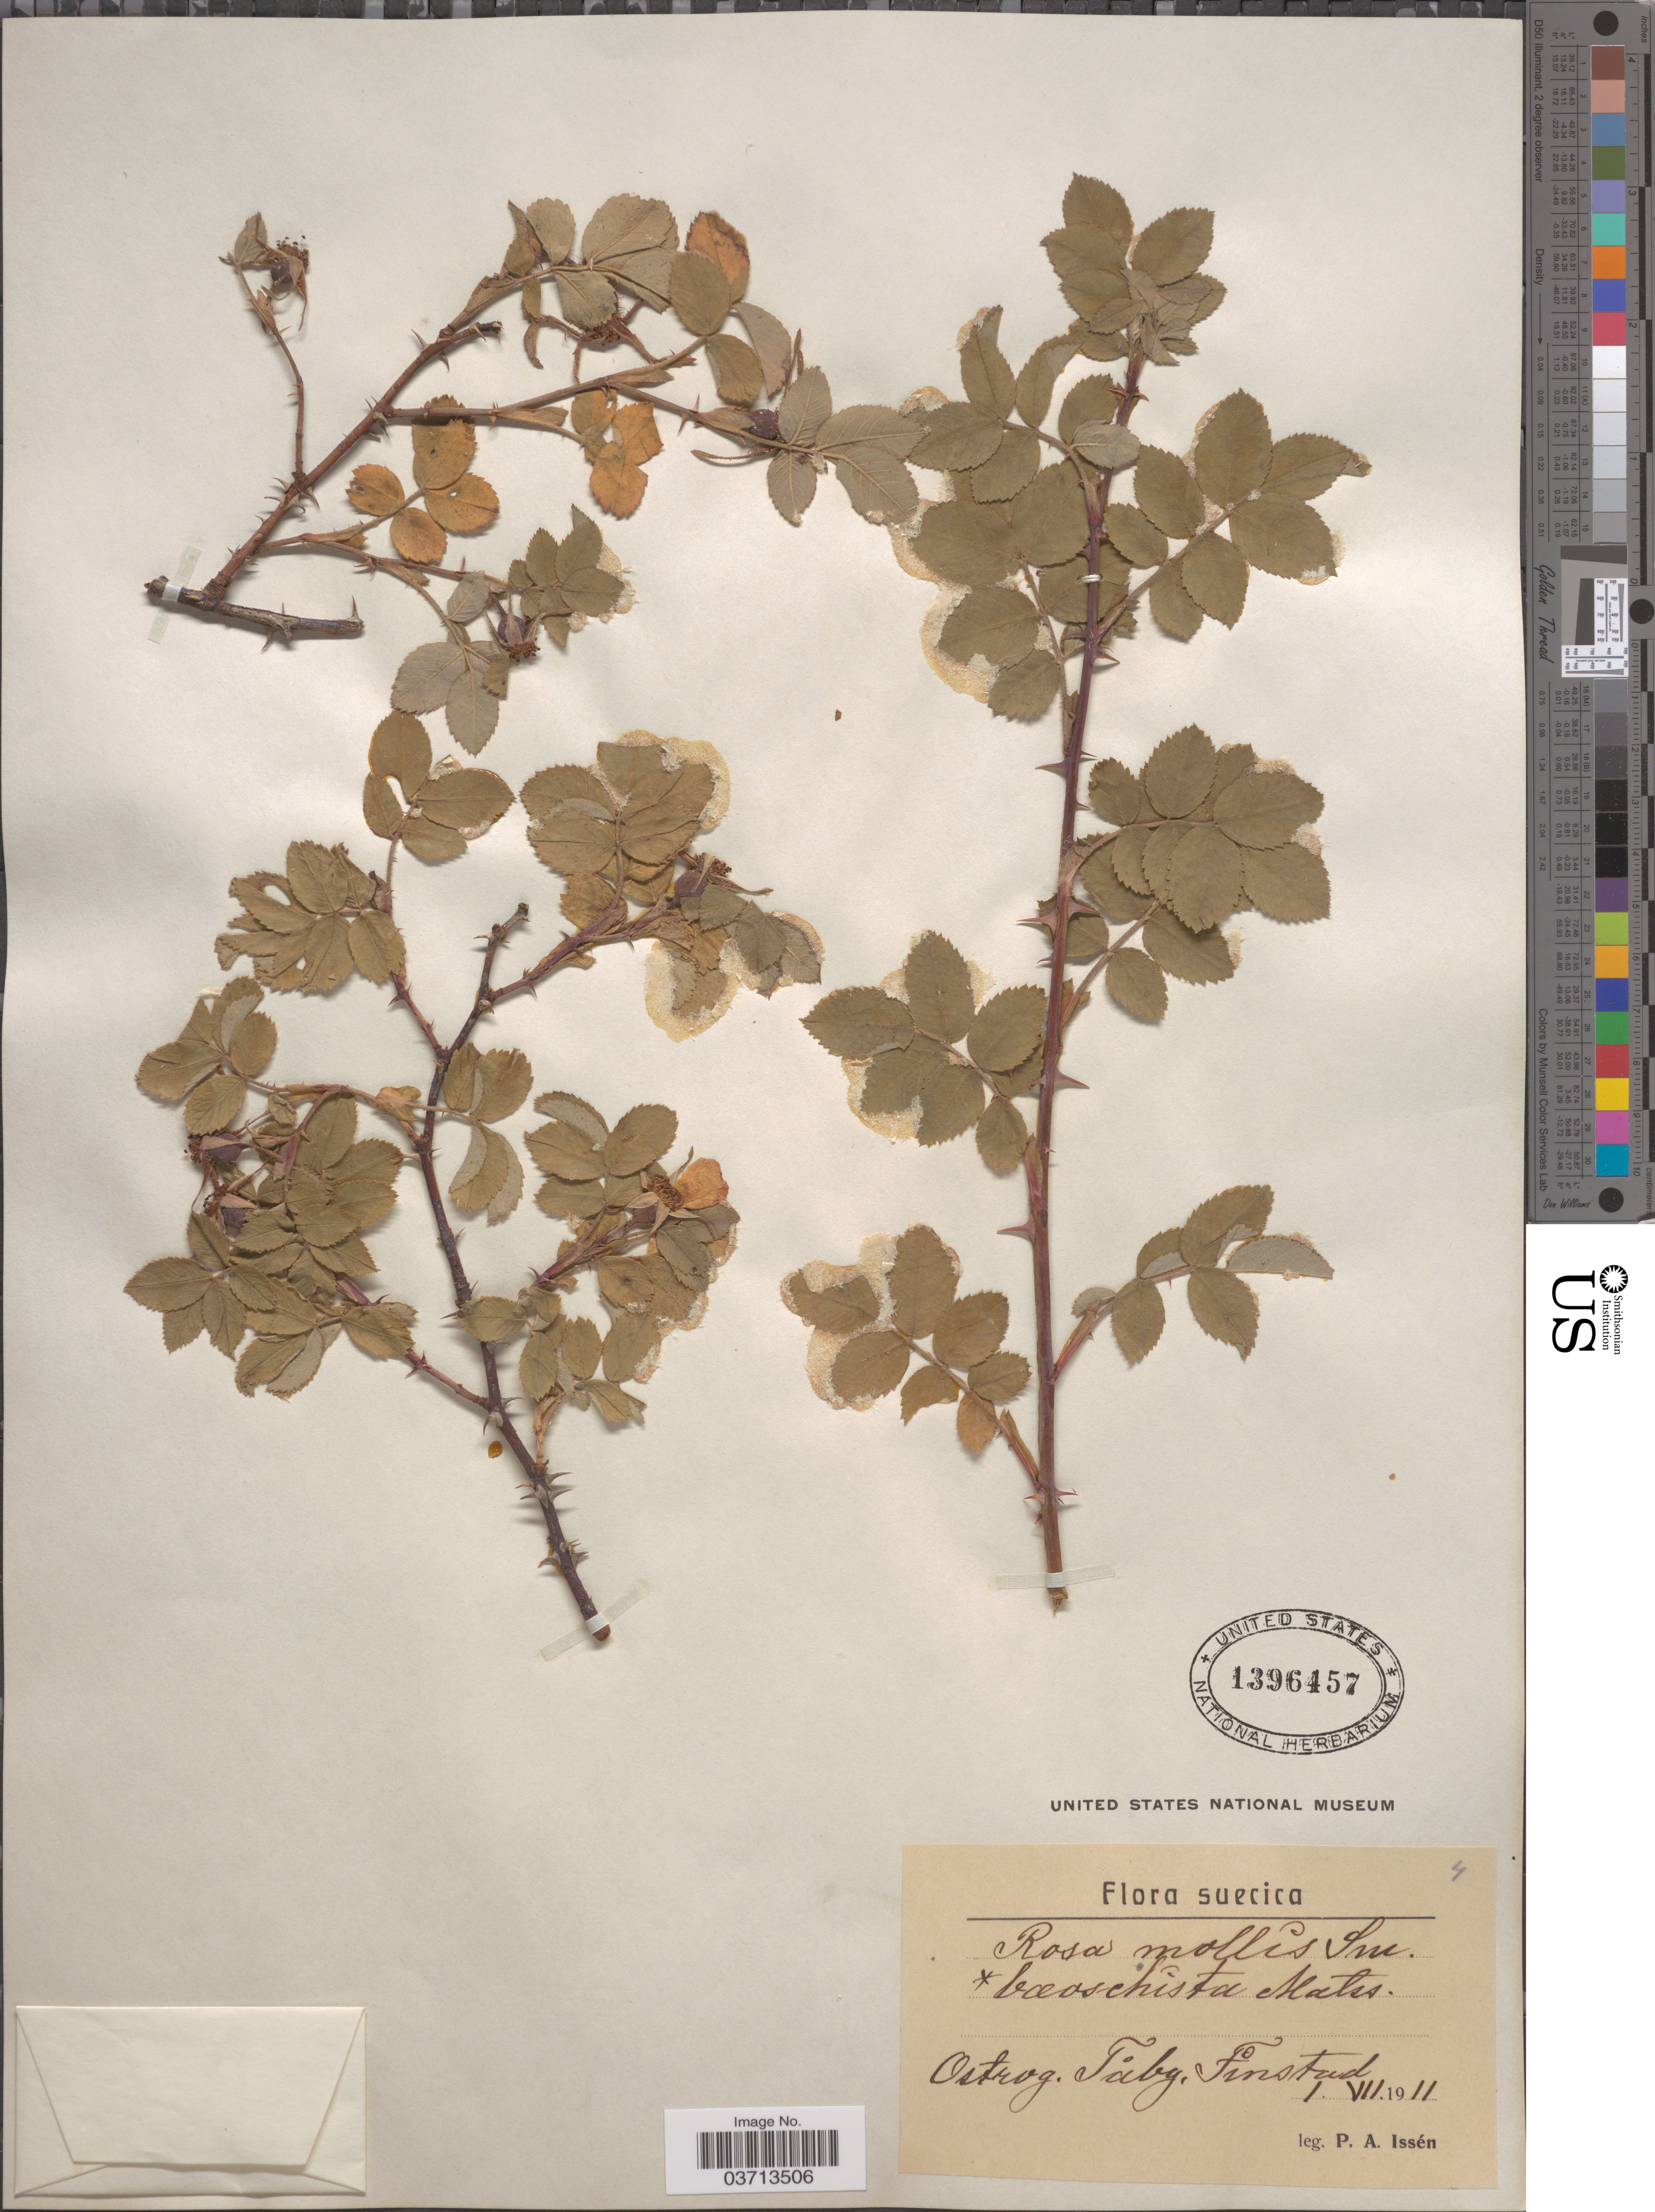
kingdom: Plantae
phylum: Tracheophyta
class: Magnoliopsida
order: Rosales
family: Rosaceae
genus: Rosa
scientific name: Rosa mollis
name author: Sm.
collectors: P. Issen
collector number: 4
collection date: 1911-07-01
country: Sweden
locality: Suecica. Ostrog. Tåby, Finstad.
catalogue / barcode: US 1396457